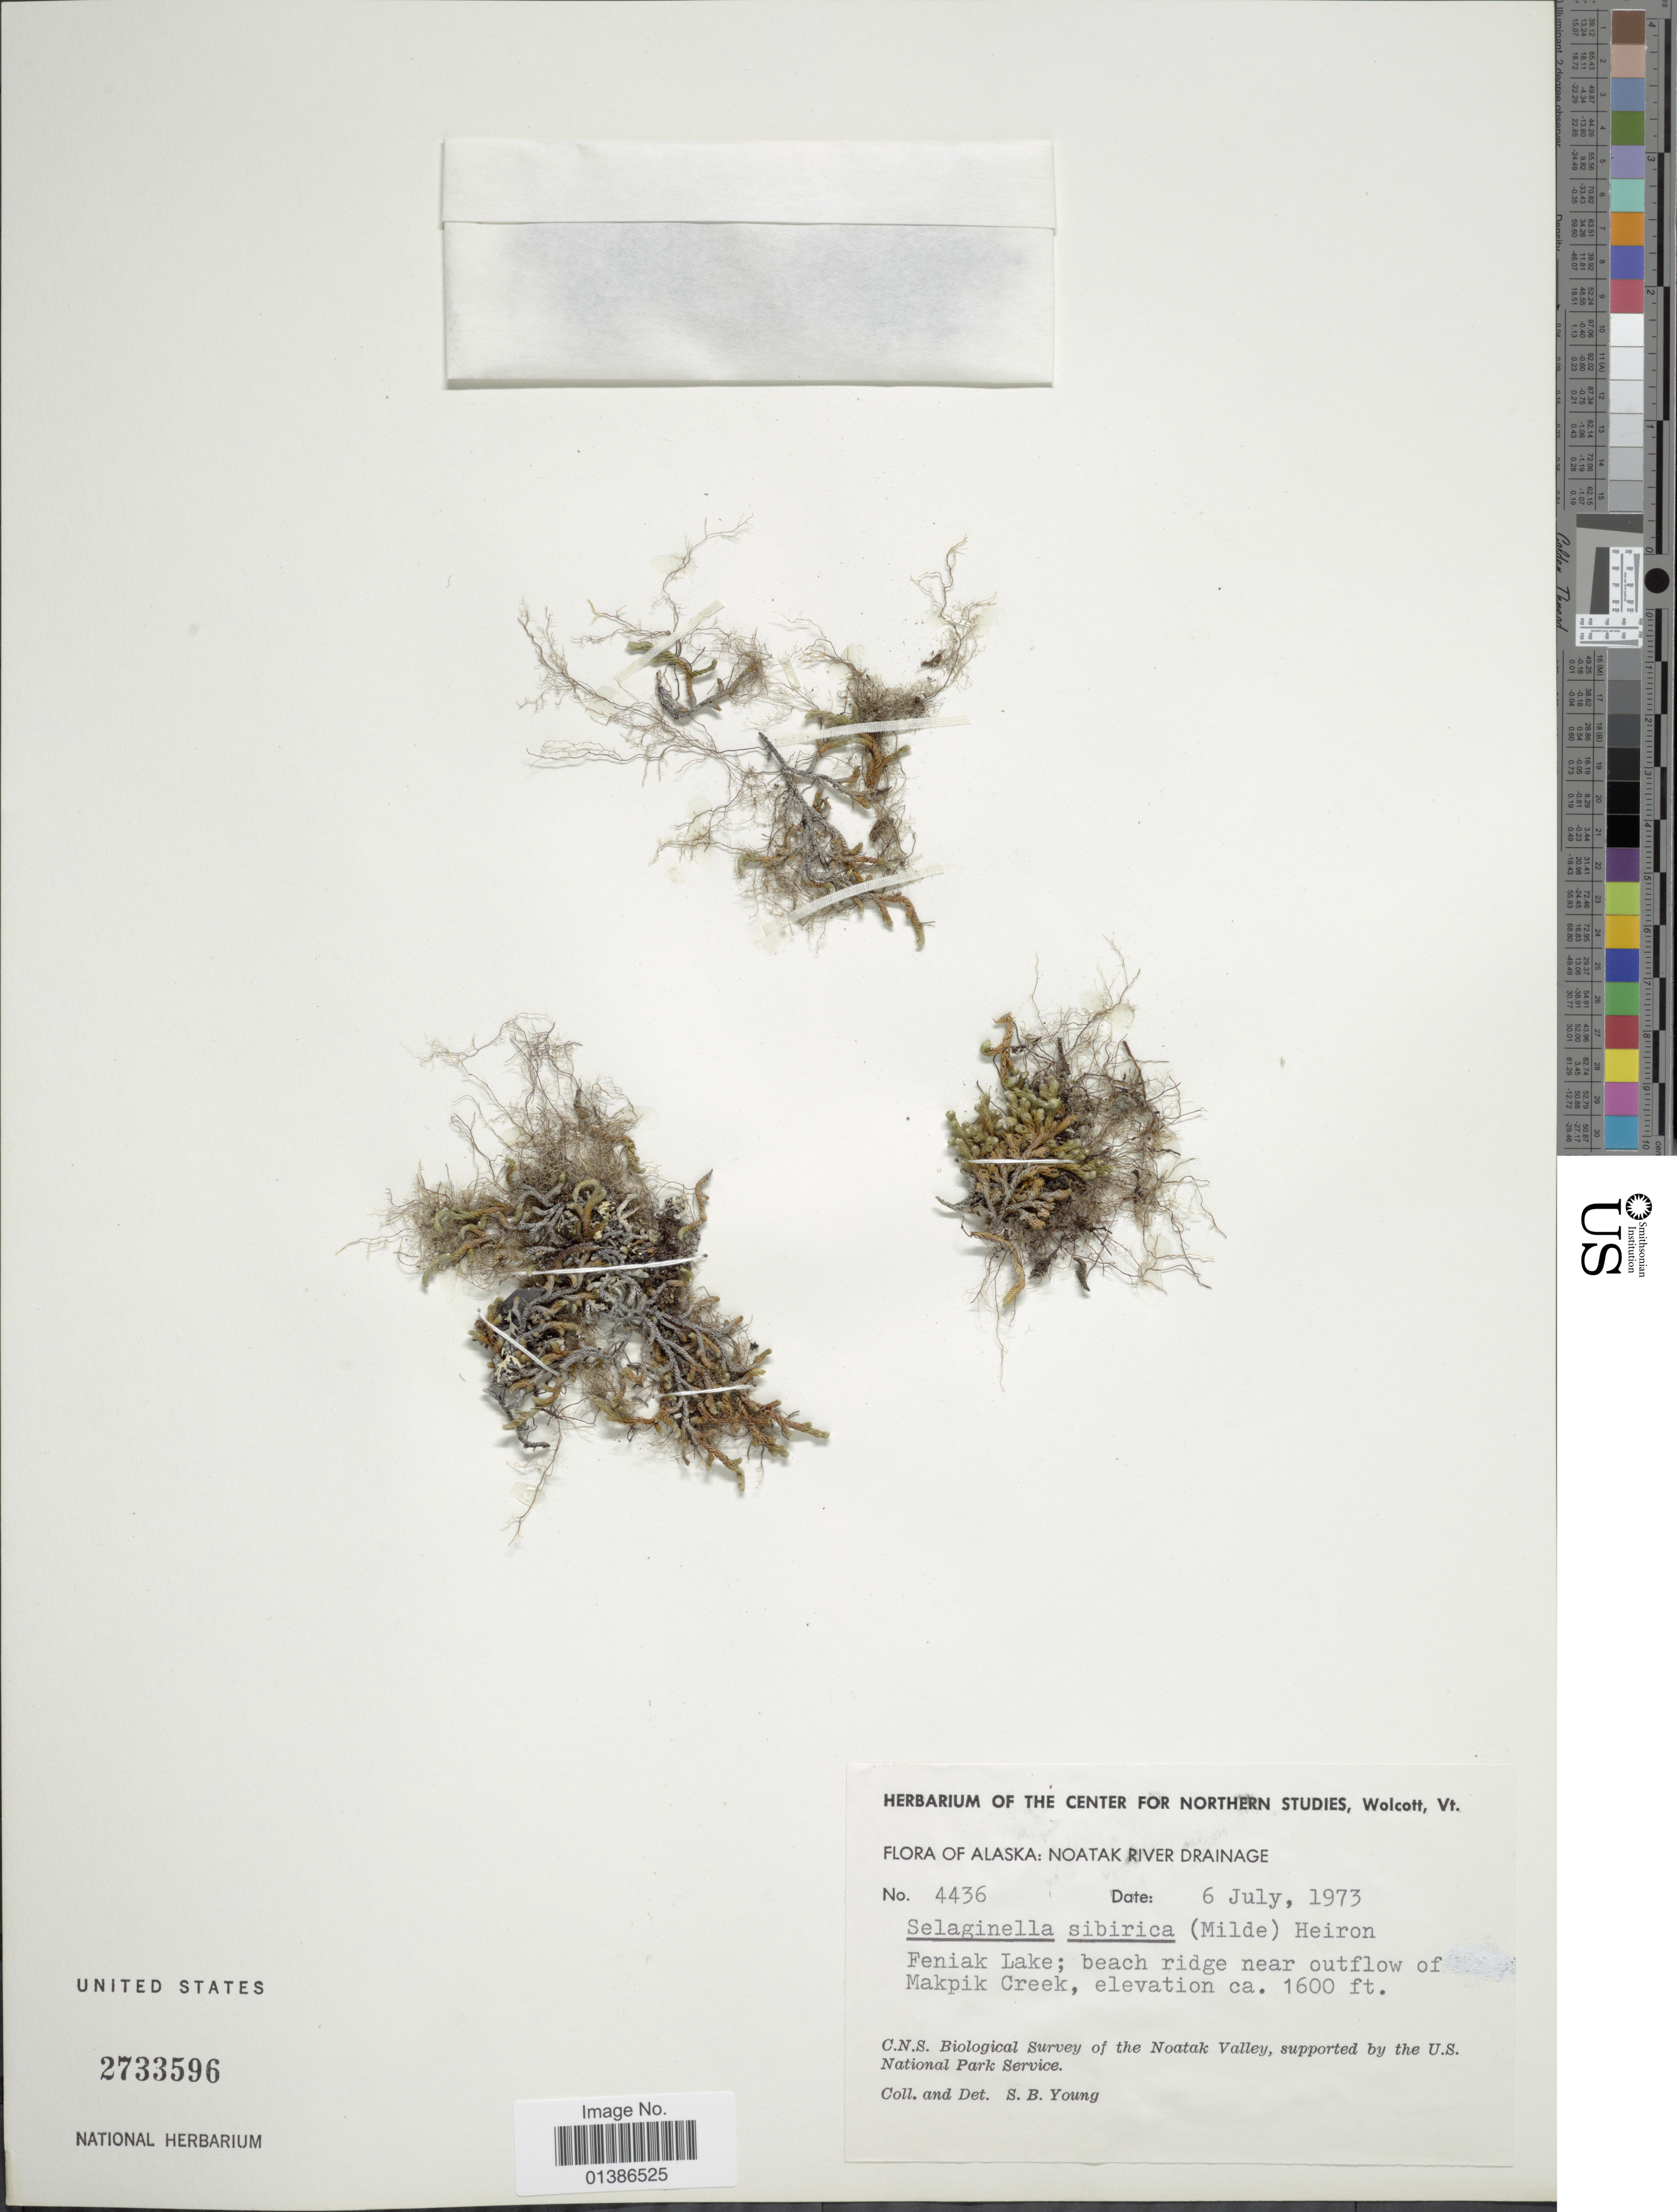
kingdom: Plantae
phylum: Tracheophyta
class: Lycopodiopsida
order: Selaginellales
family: Selaginellaceae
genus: Selaginella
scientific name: Selaginella sibirica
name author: (Milde) Hieron.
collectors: S. Young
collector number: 4436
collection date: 1973-07-06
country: United States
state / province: Alaska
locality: Noatak River Drainage. Feniak Lake; beach ridge near outflow of Makpik Creek.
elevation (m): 488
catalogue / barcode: US 2733596